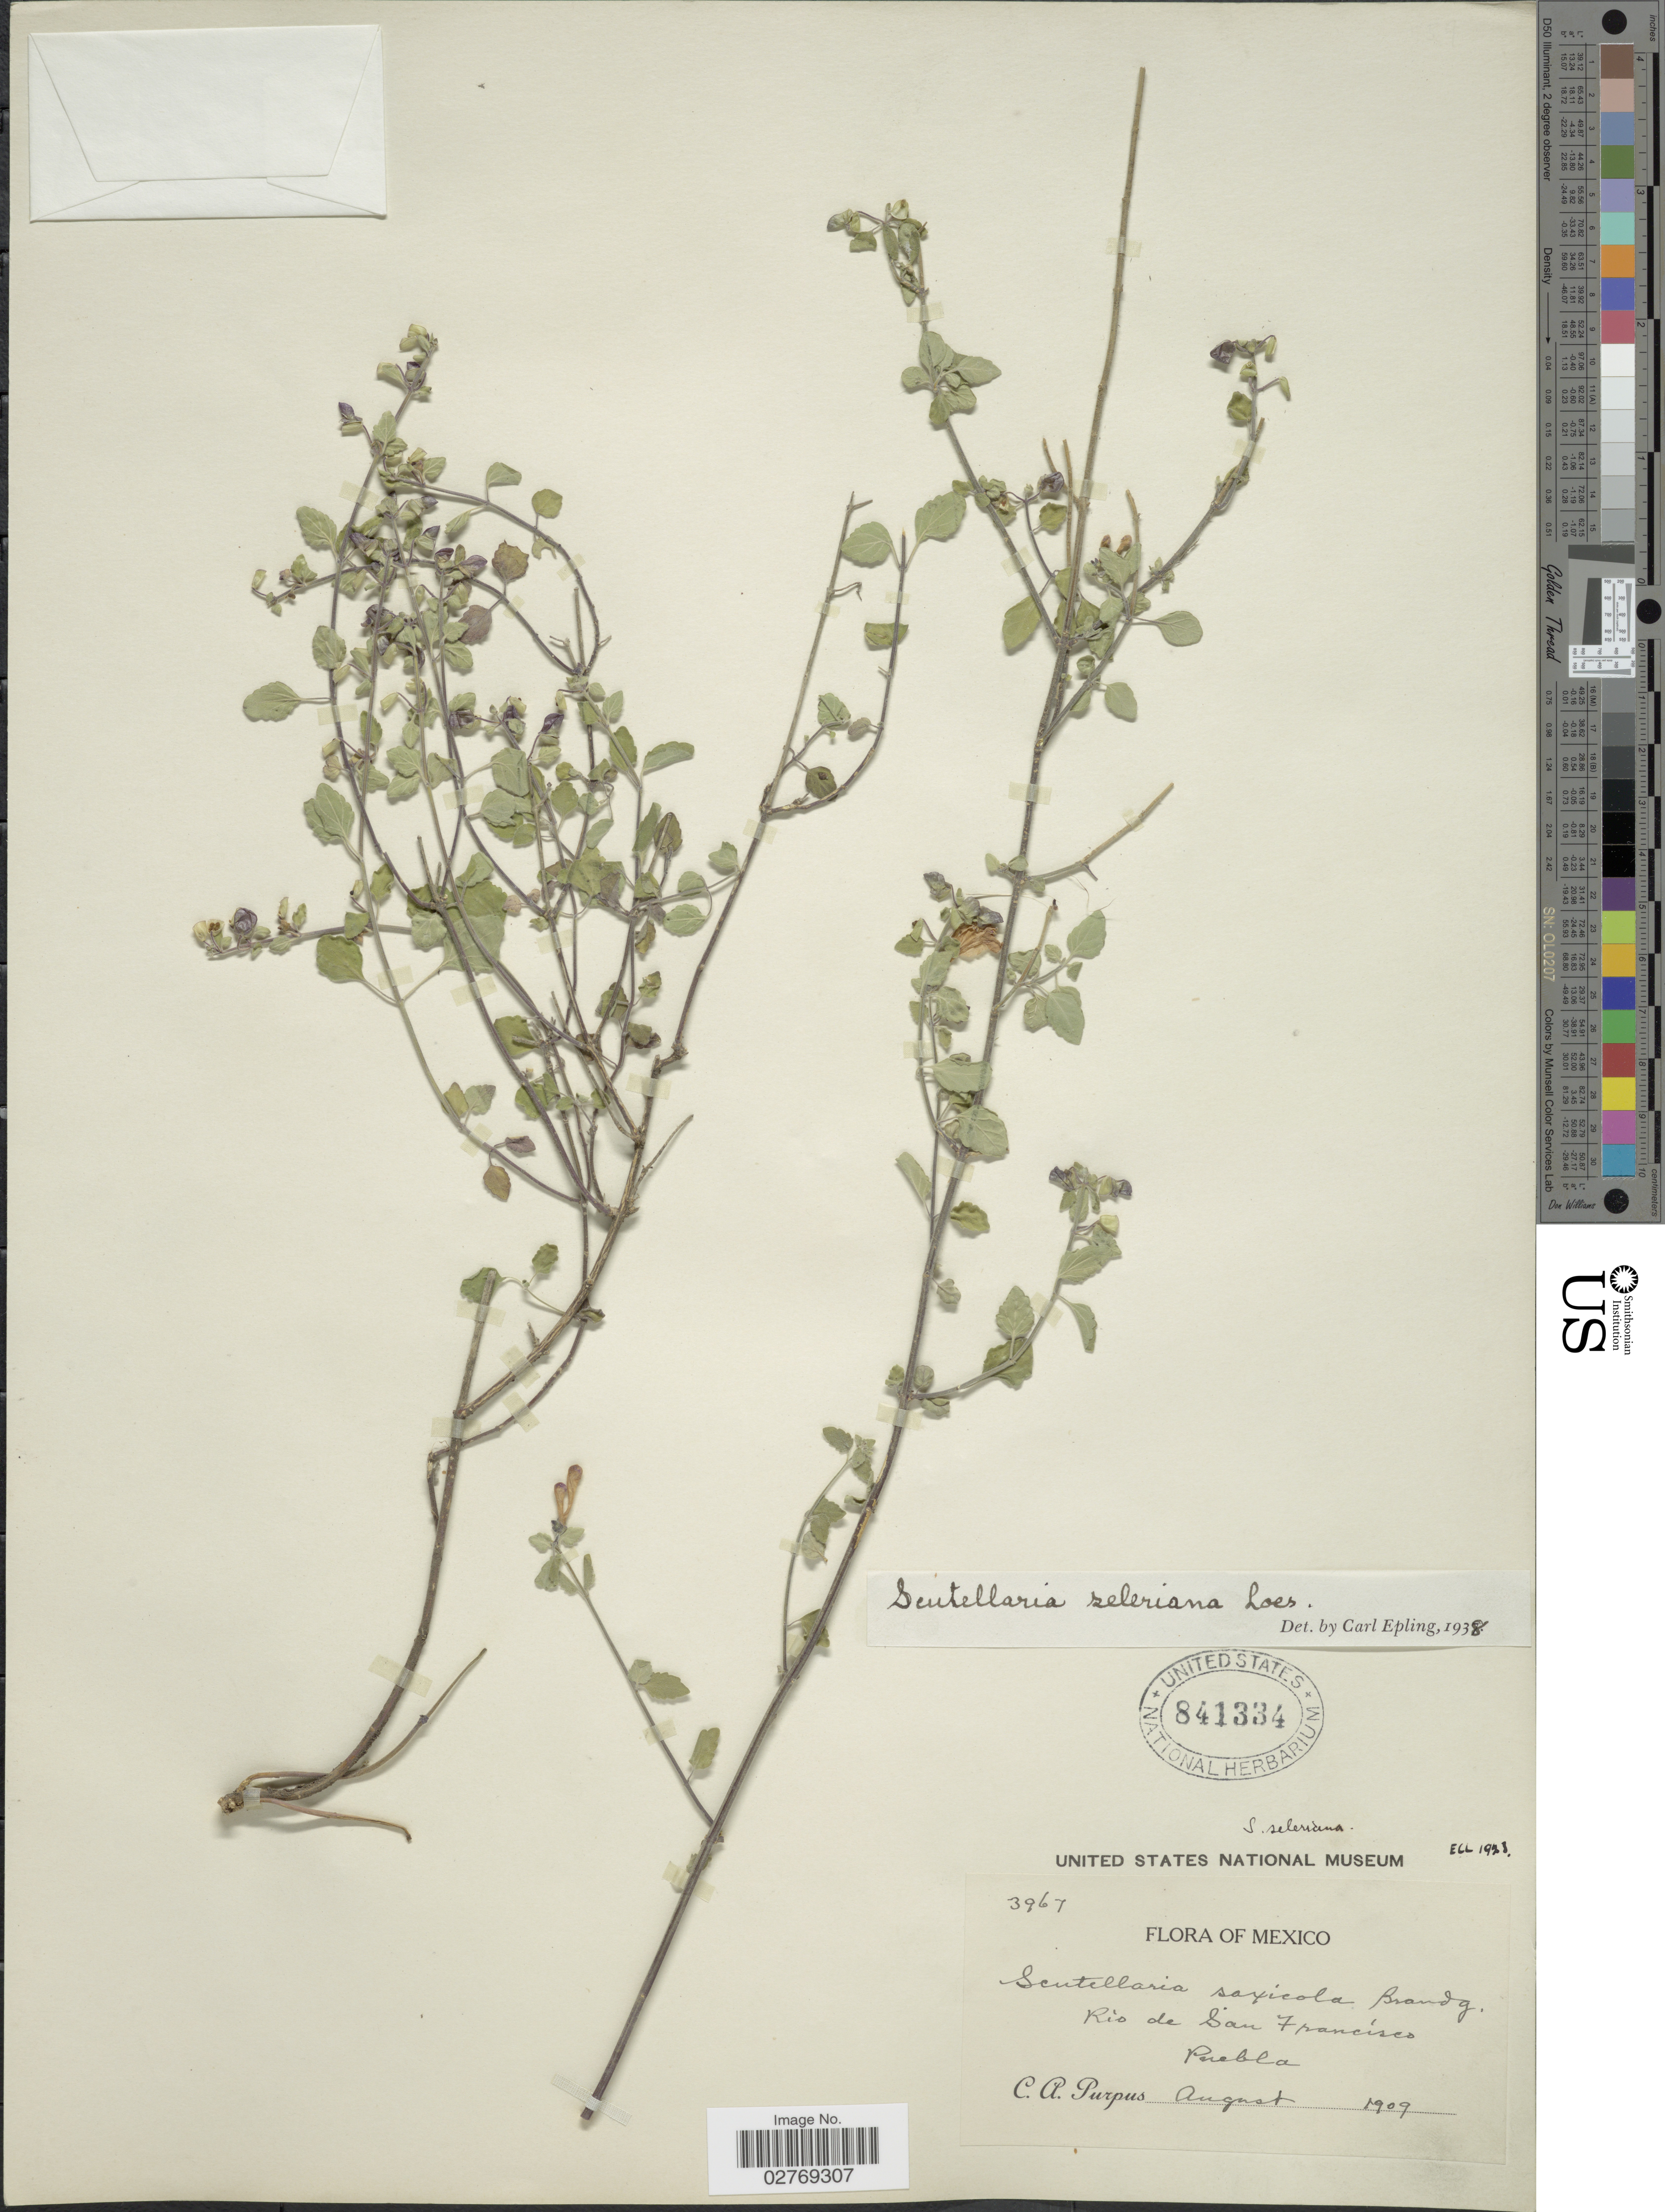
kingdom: Plantae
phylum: Tracheophyta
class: Magnoliopsida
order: Lamiales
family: Lamiaceae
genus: Scutellaria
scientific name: Scutellaria seleriana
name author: Loes.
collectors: C. A. Purpus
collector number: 3967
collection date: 1909-08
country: Mexico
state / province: Puebla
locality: Rio de San Francisco.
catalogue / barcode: US 841334